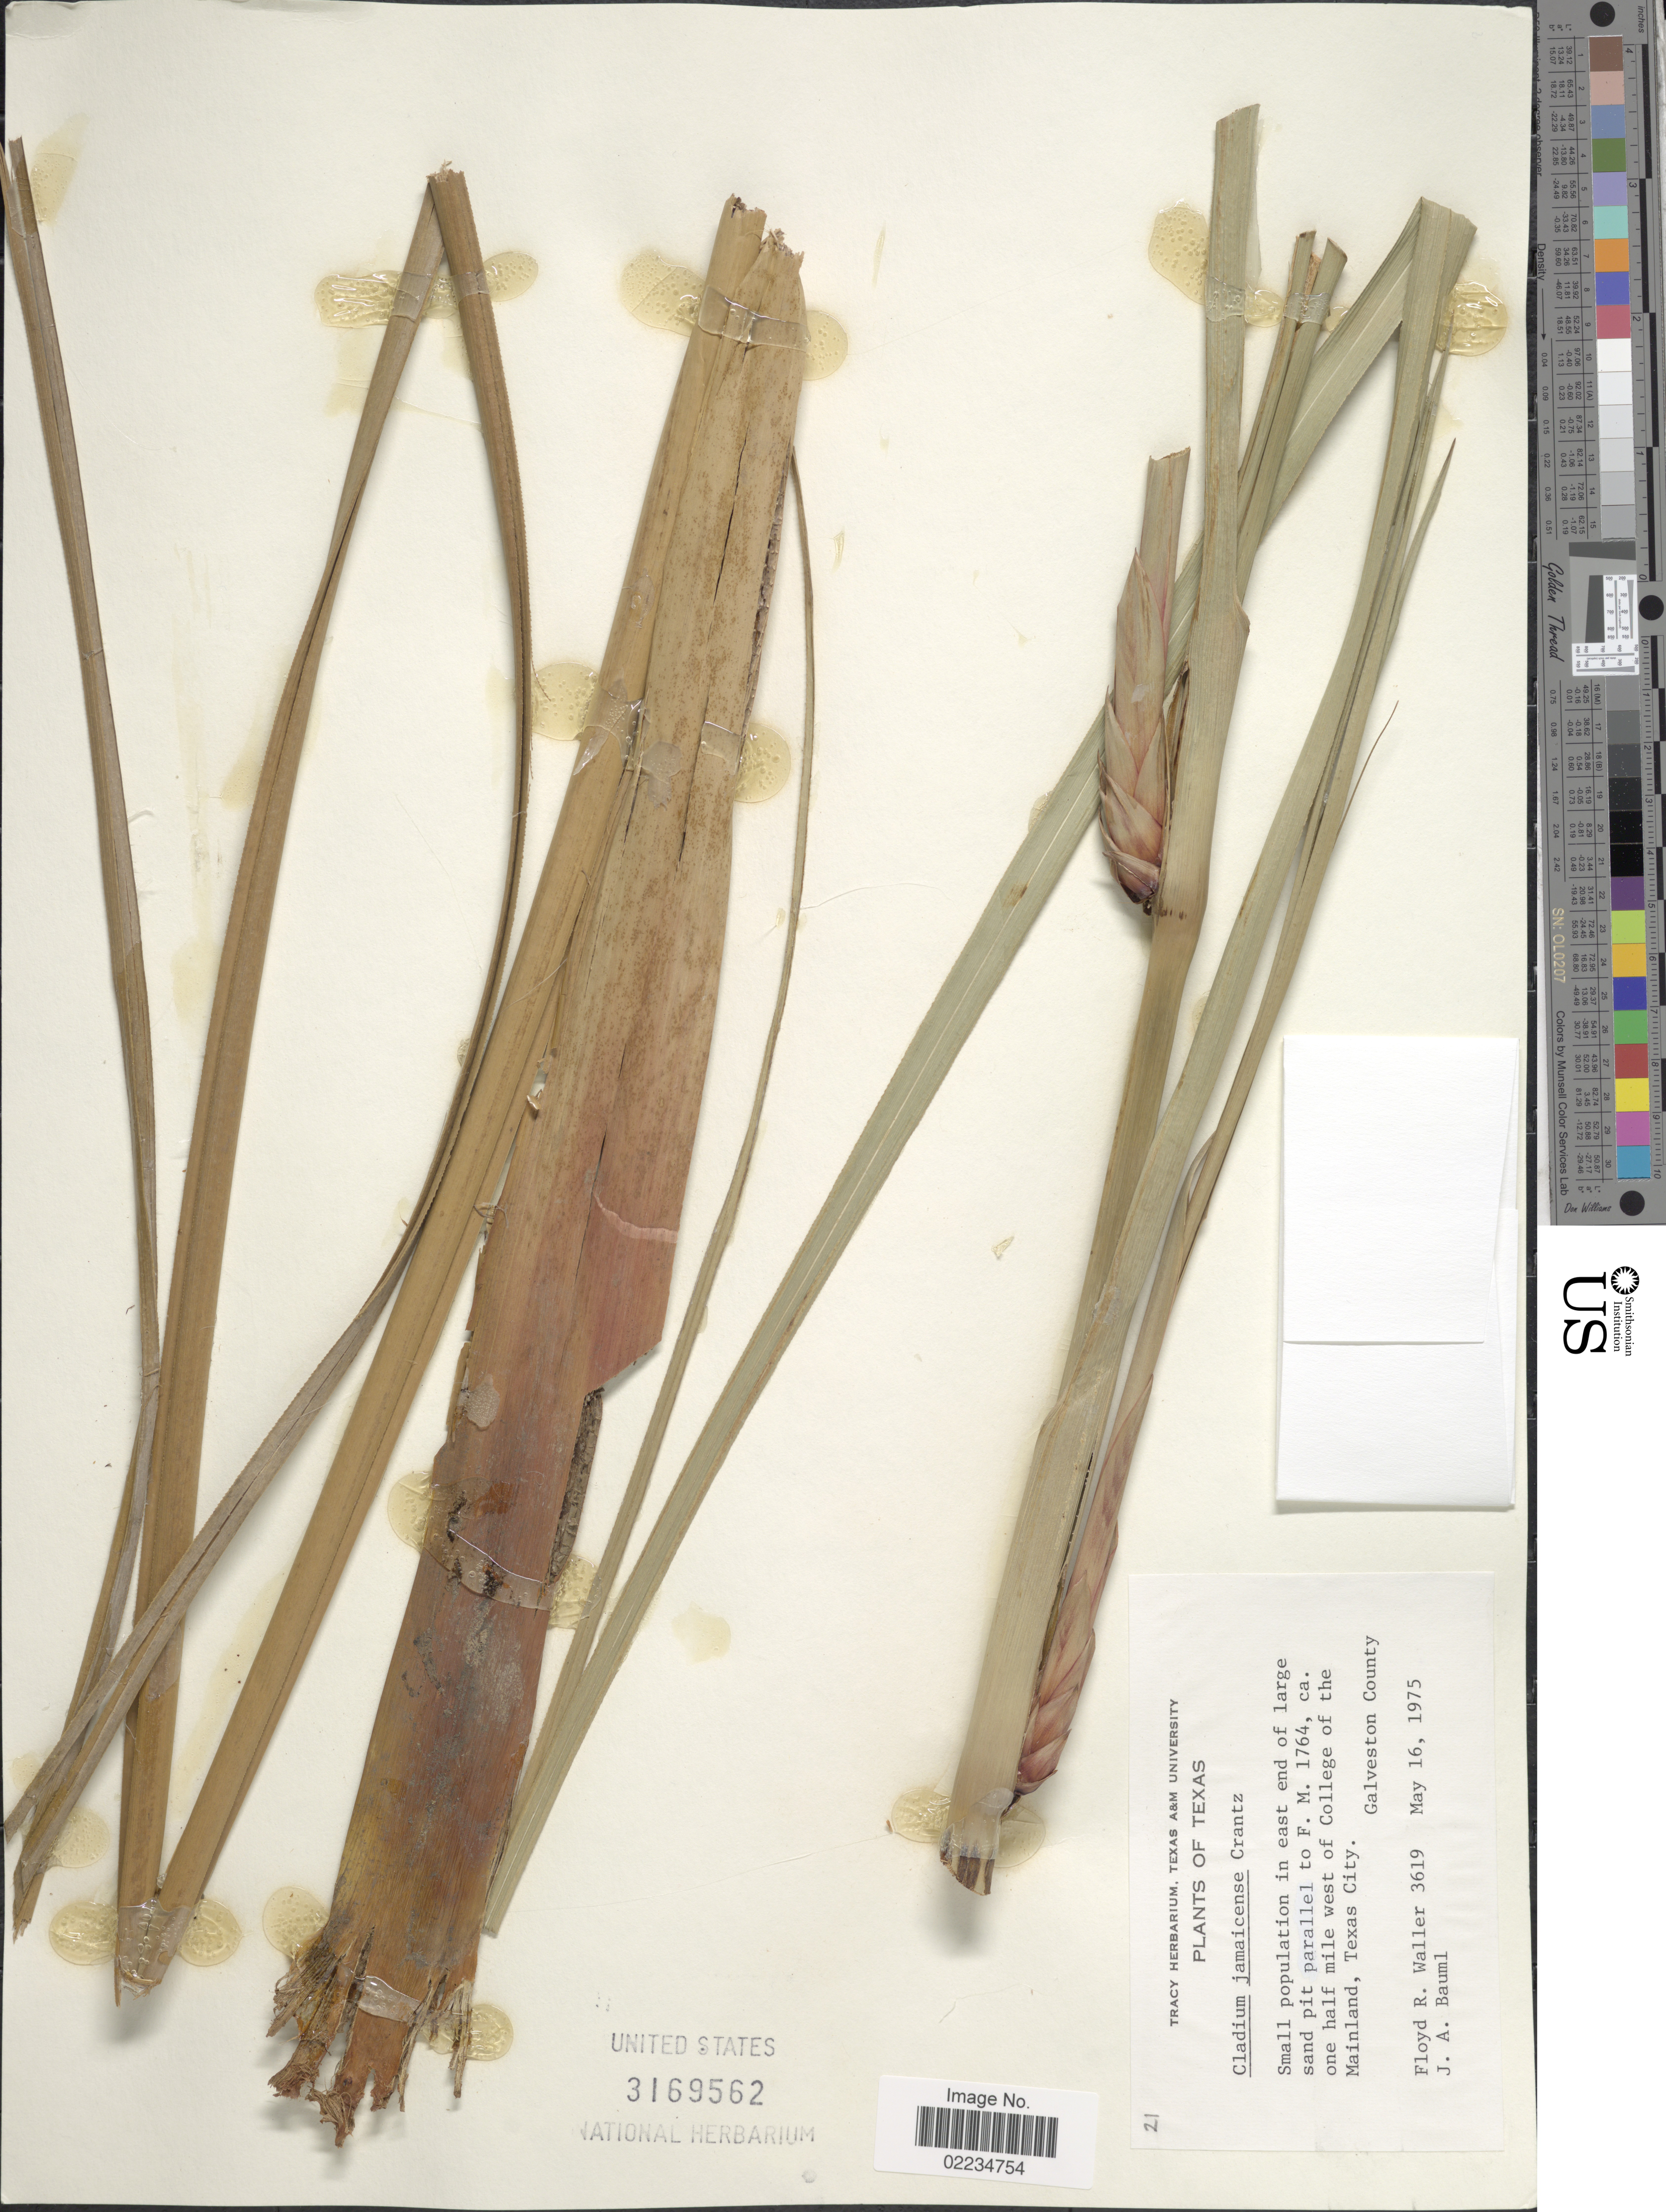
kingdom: Plantae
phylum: Tracheophyta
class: Liliopsida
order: Poales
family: Cyperaceae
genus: Cladium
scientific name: Cladium jamaicense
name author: Crantz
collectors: F. R. Waller & J. Bauml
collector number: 3619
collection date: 1975-05-16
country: United States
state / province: Texas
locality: One half mile west of College of the Mainland, Texas City, Galveston County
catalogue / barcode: US 3169562